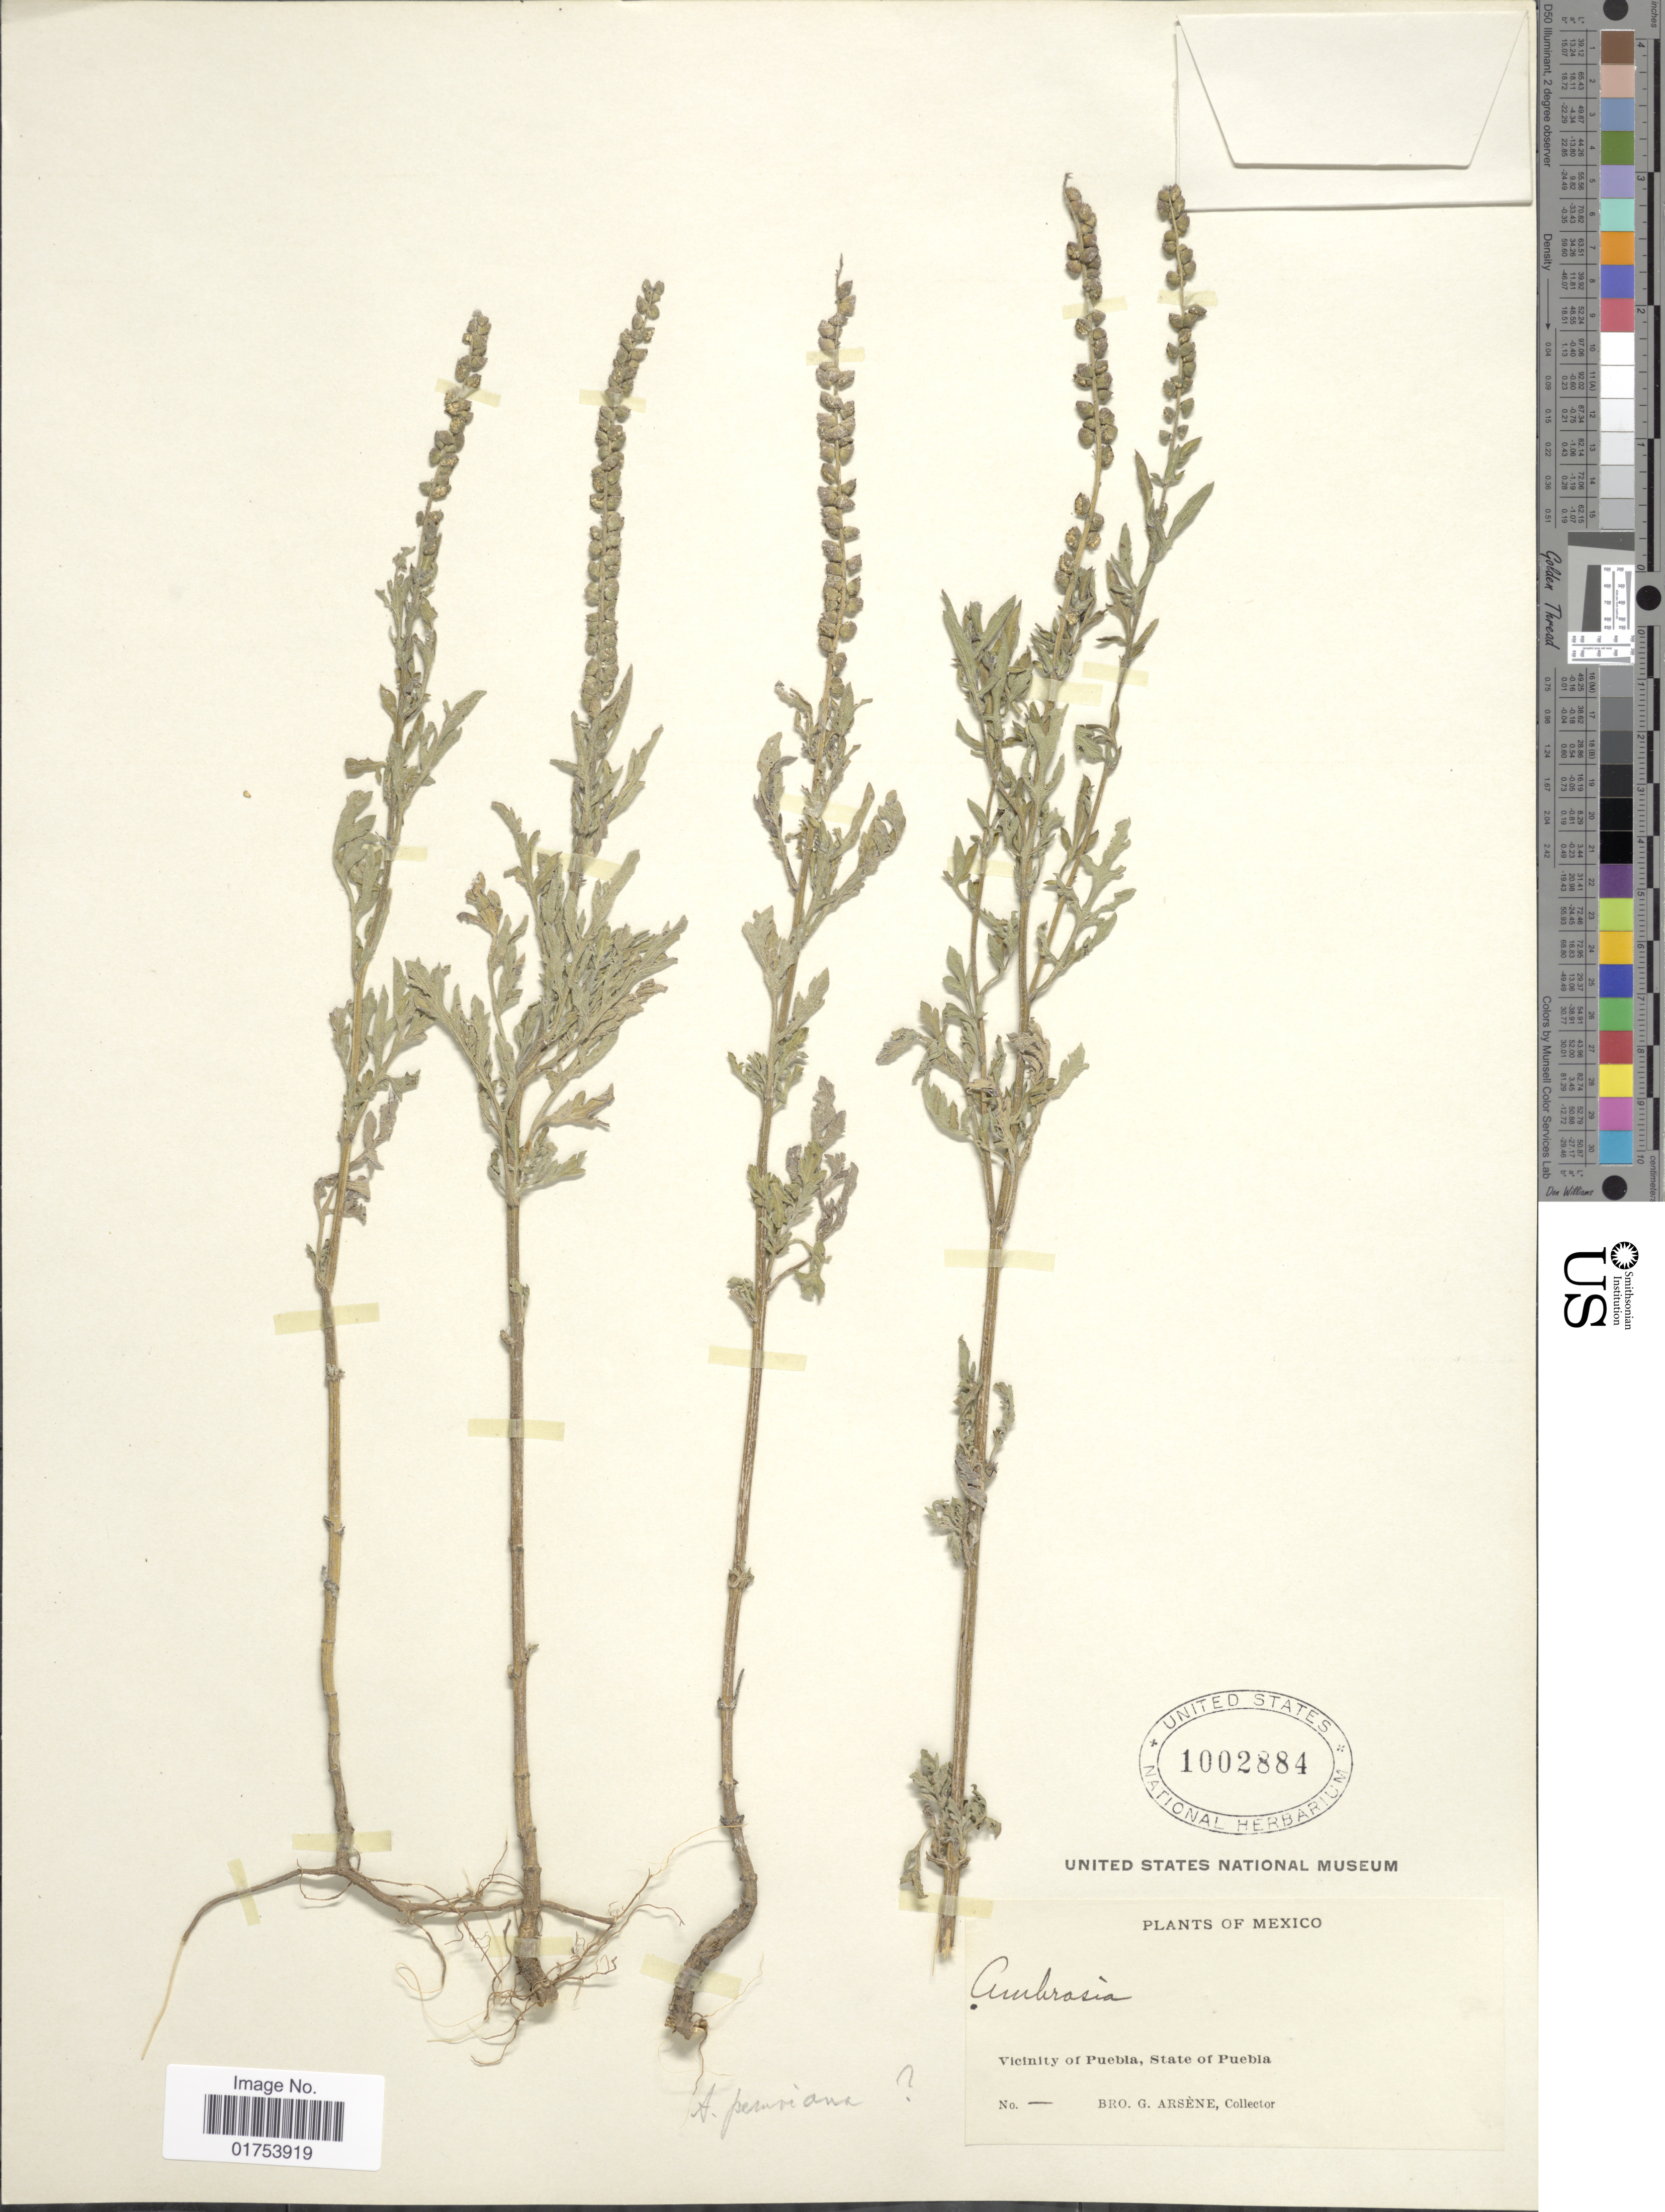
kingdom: Plantae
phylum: Tracheophyta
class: Magnoliopsida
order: Asterales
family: Asteraceae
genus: Ambrosia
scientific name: Ambrosia peruviana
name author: Willd.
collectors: Bro. G. Arsène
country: Mexico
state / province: Puebla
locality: Vicinity of Puebla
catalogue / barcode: US 1002884